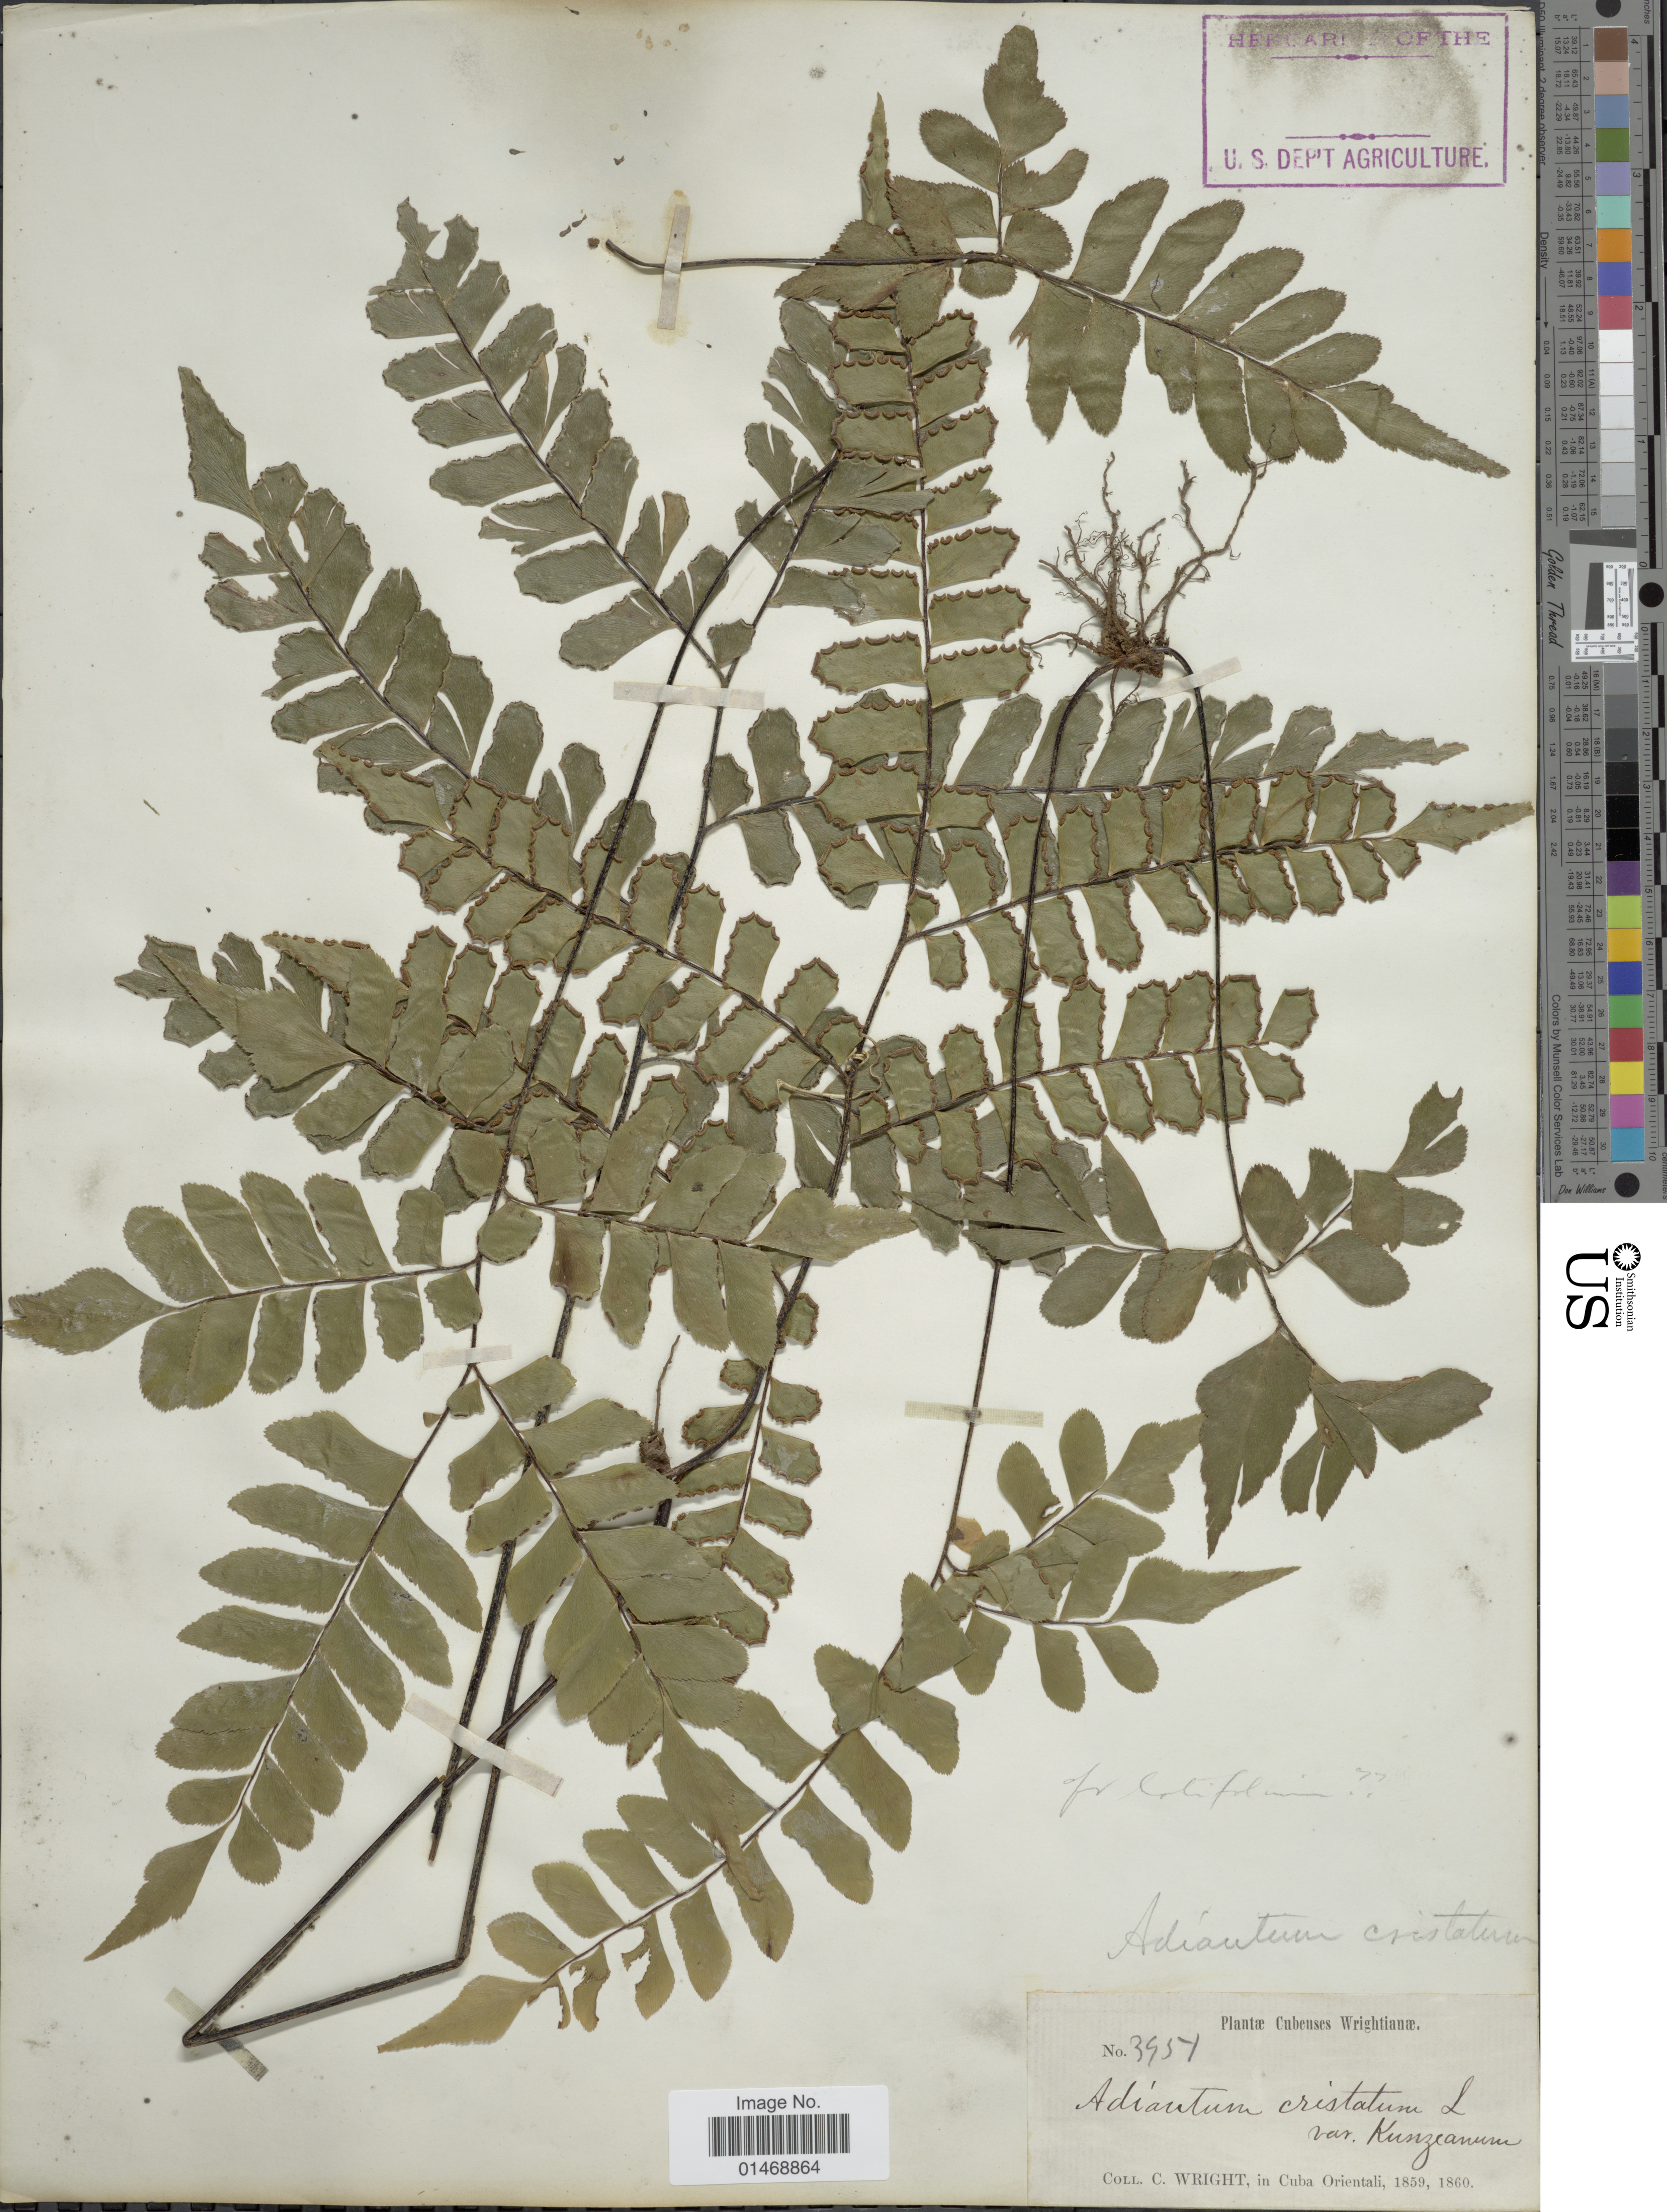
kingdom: Plantae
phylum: Tracheophyta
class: Polypodiopsida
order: Polypodiales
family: Pteridaceae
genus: Adiantum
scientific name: Adiantum latifolium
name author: Lam.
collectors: C. Wright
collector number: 3951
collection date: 1859/1860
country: Cuba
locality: In Cuba Orientali